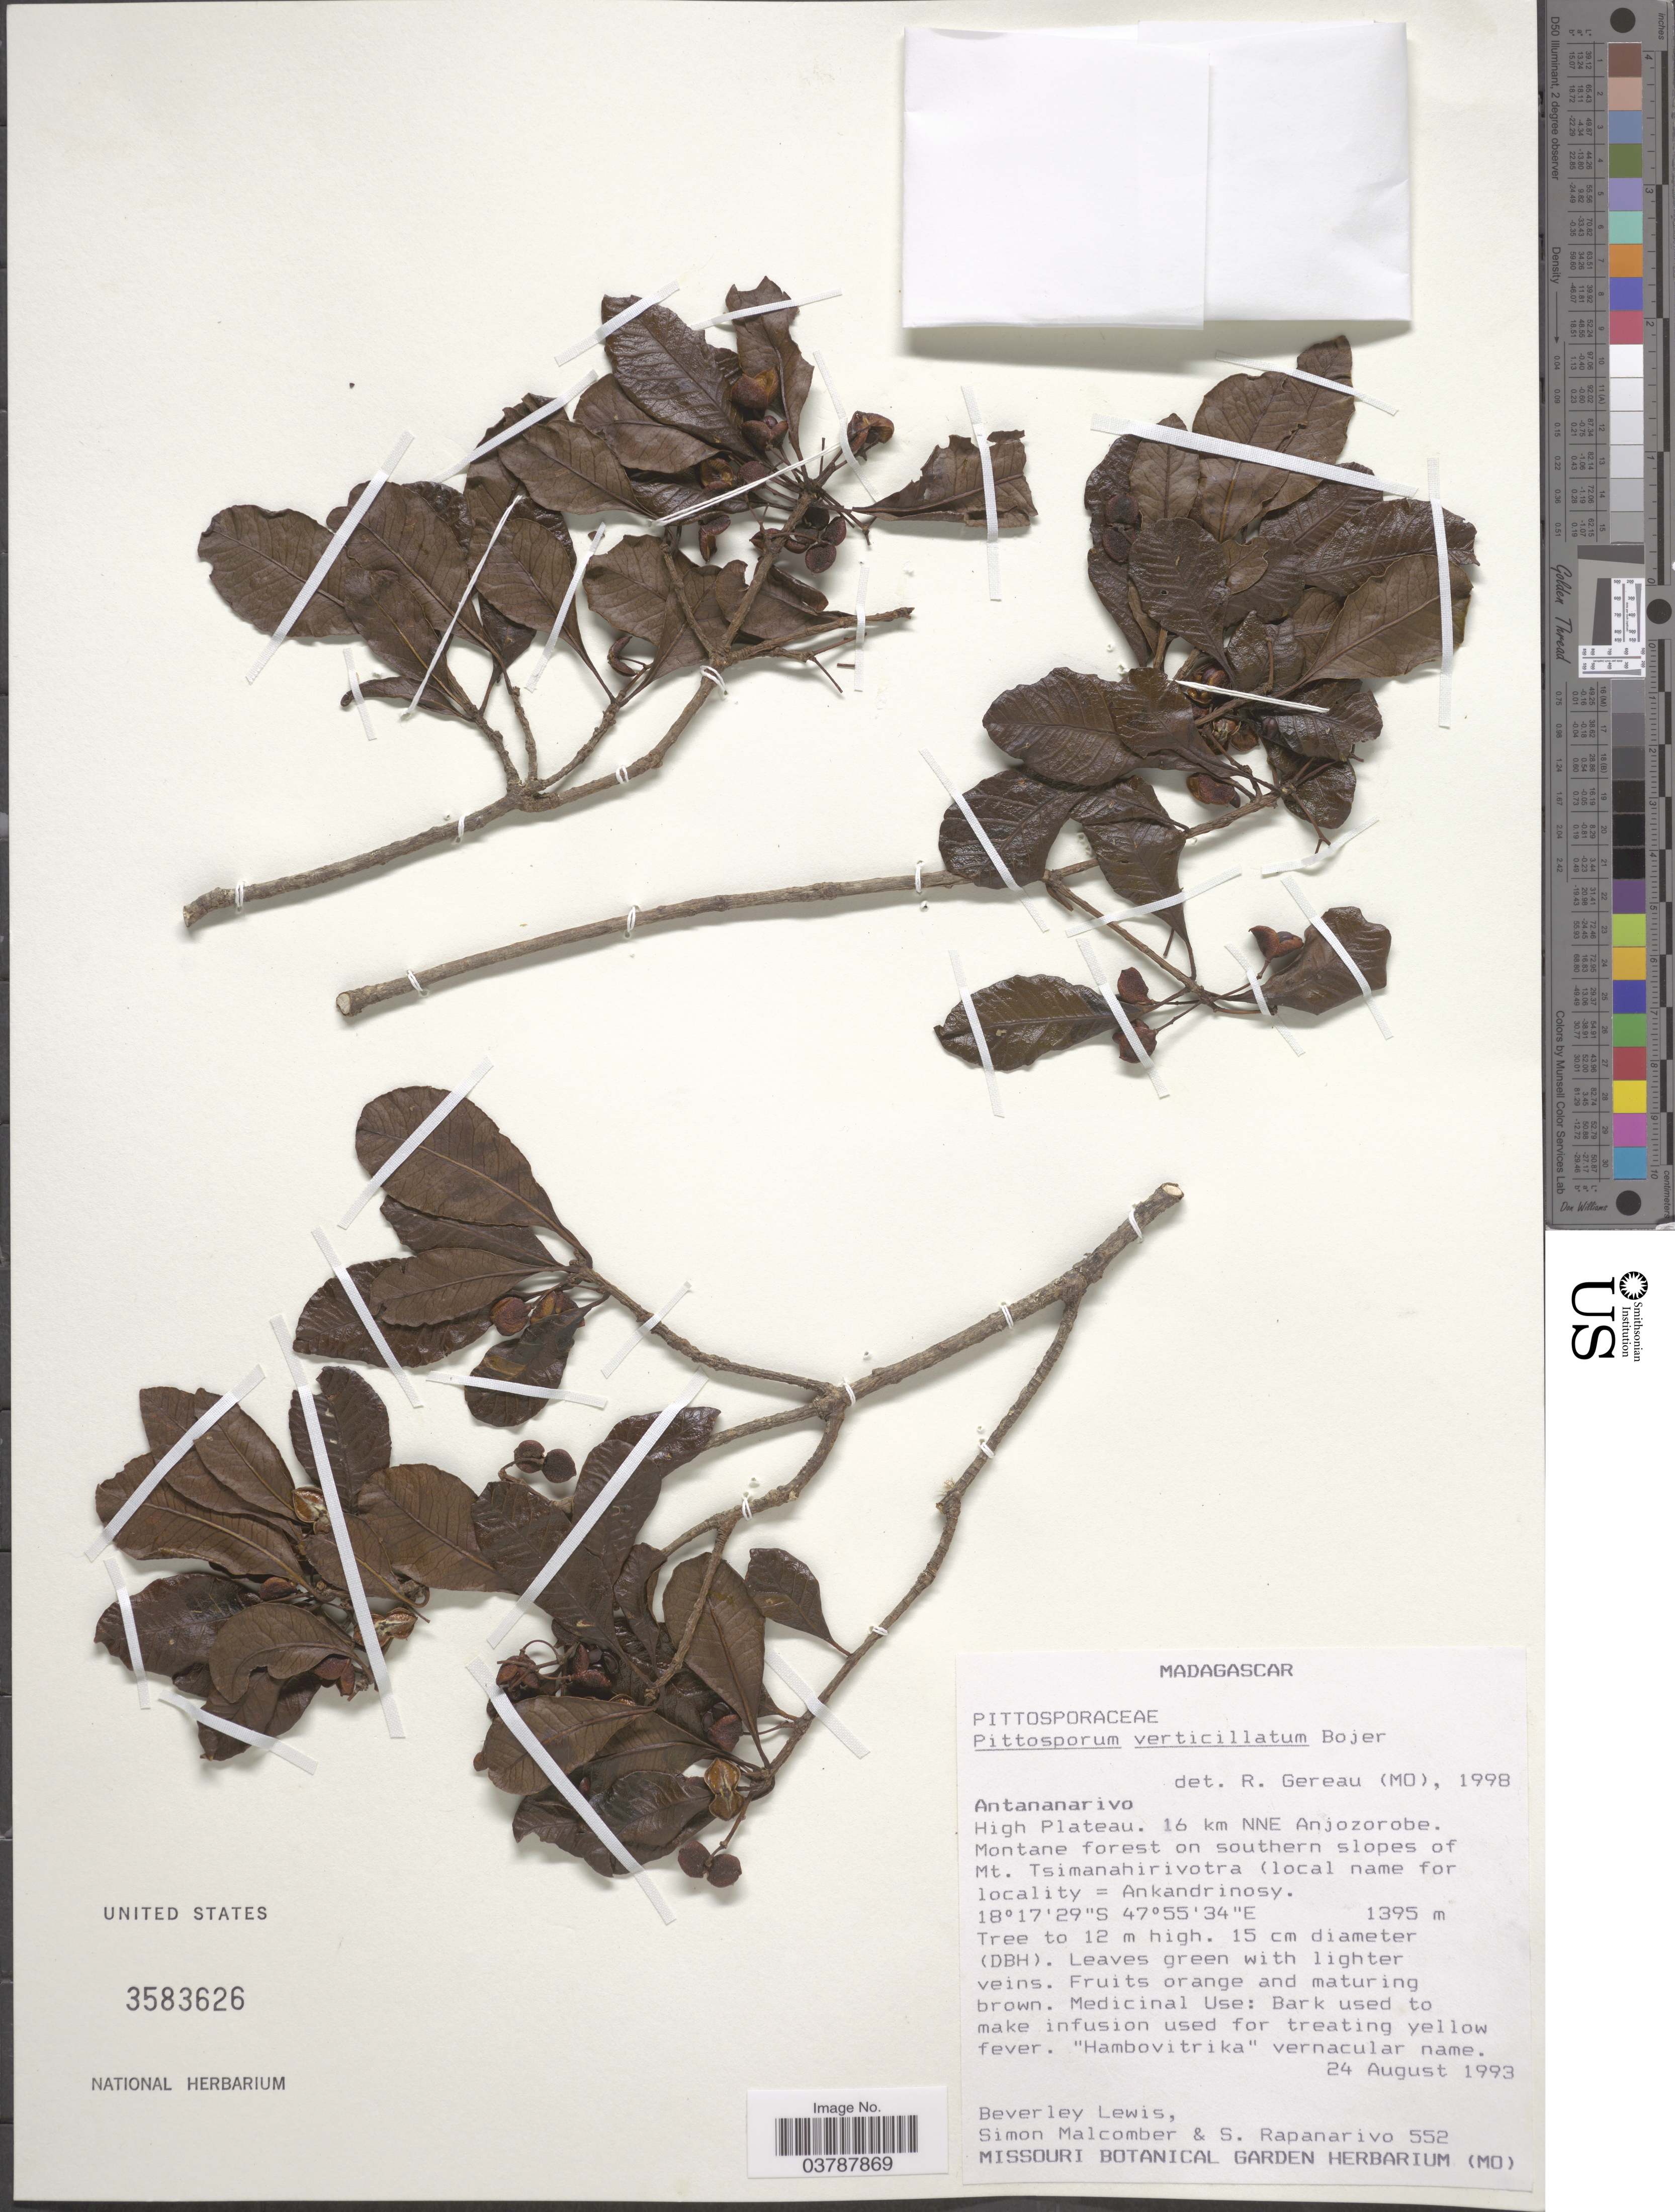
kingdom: Plantae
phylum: Tracheophyta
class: Magnoliopsida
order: Apiales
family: Pittosporaceae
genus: Pittosporum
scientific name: Pittosporum verticillatum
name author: Bojer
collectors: B. A. Lewis, S. T. Malcomber & S. Rapanarivo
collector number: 552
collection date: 1993-08-24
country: Madagascar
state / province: Analamanga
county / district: Anjozorobe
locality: High Plateau. 16 km NNE Anjozorobe. Montane foresy on southern slopes of Mt. Tsimanahirivotra.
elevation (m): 1395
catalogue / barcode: US 3583626